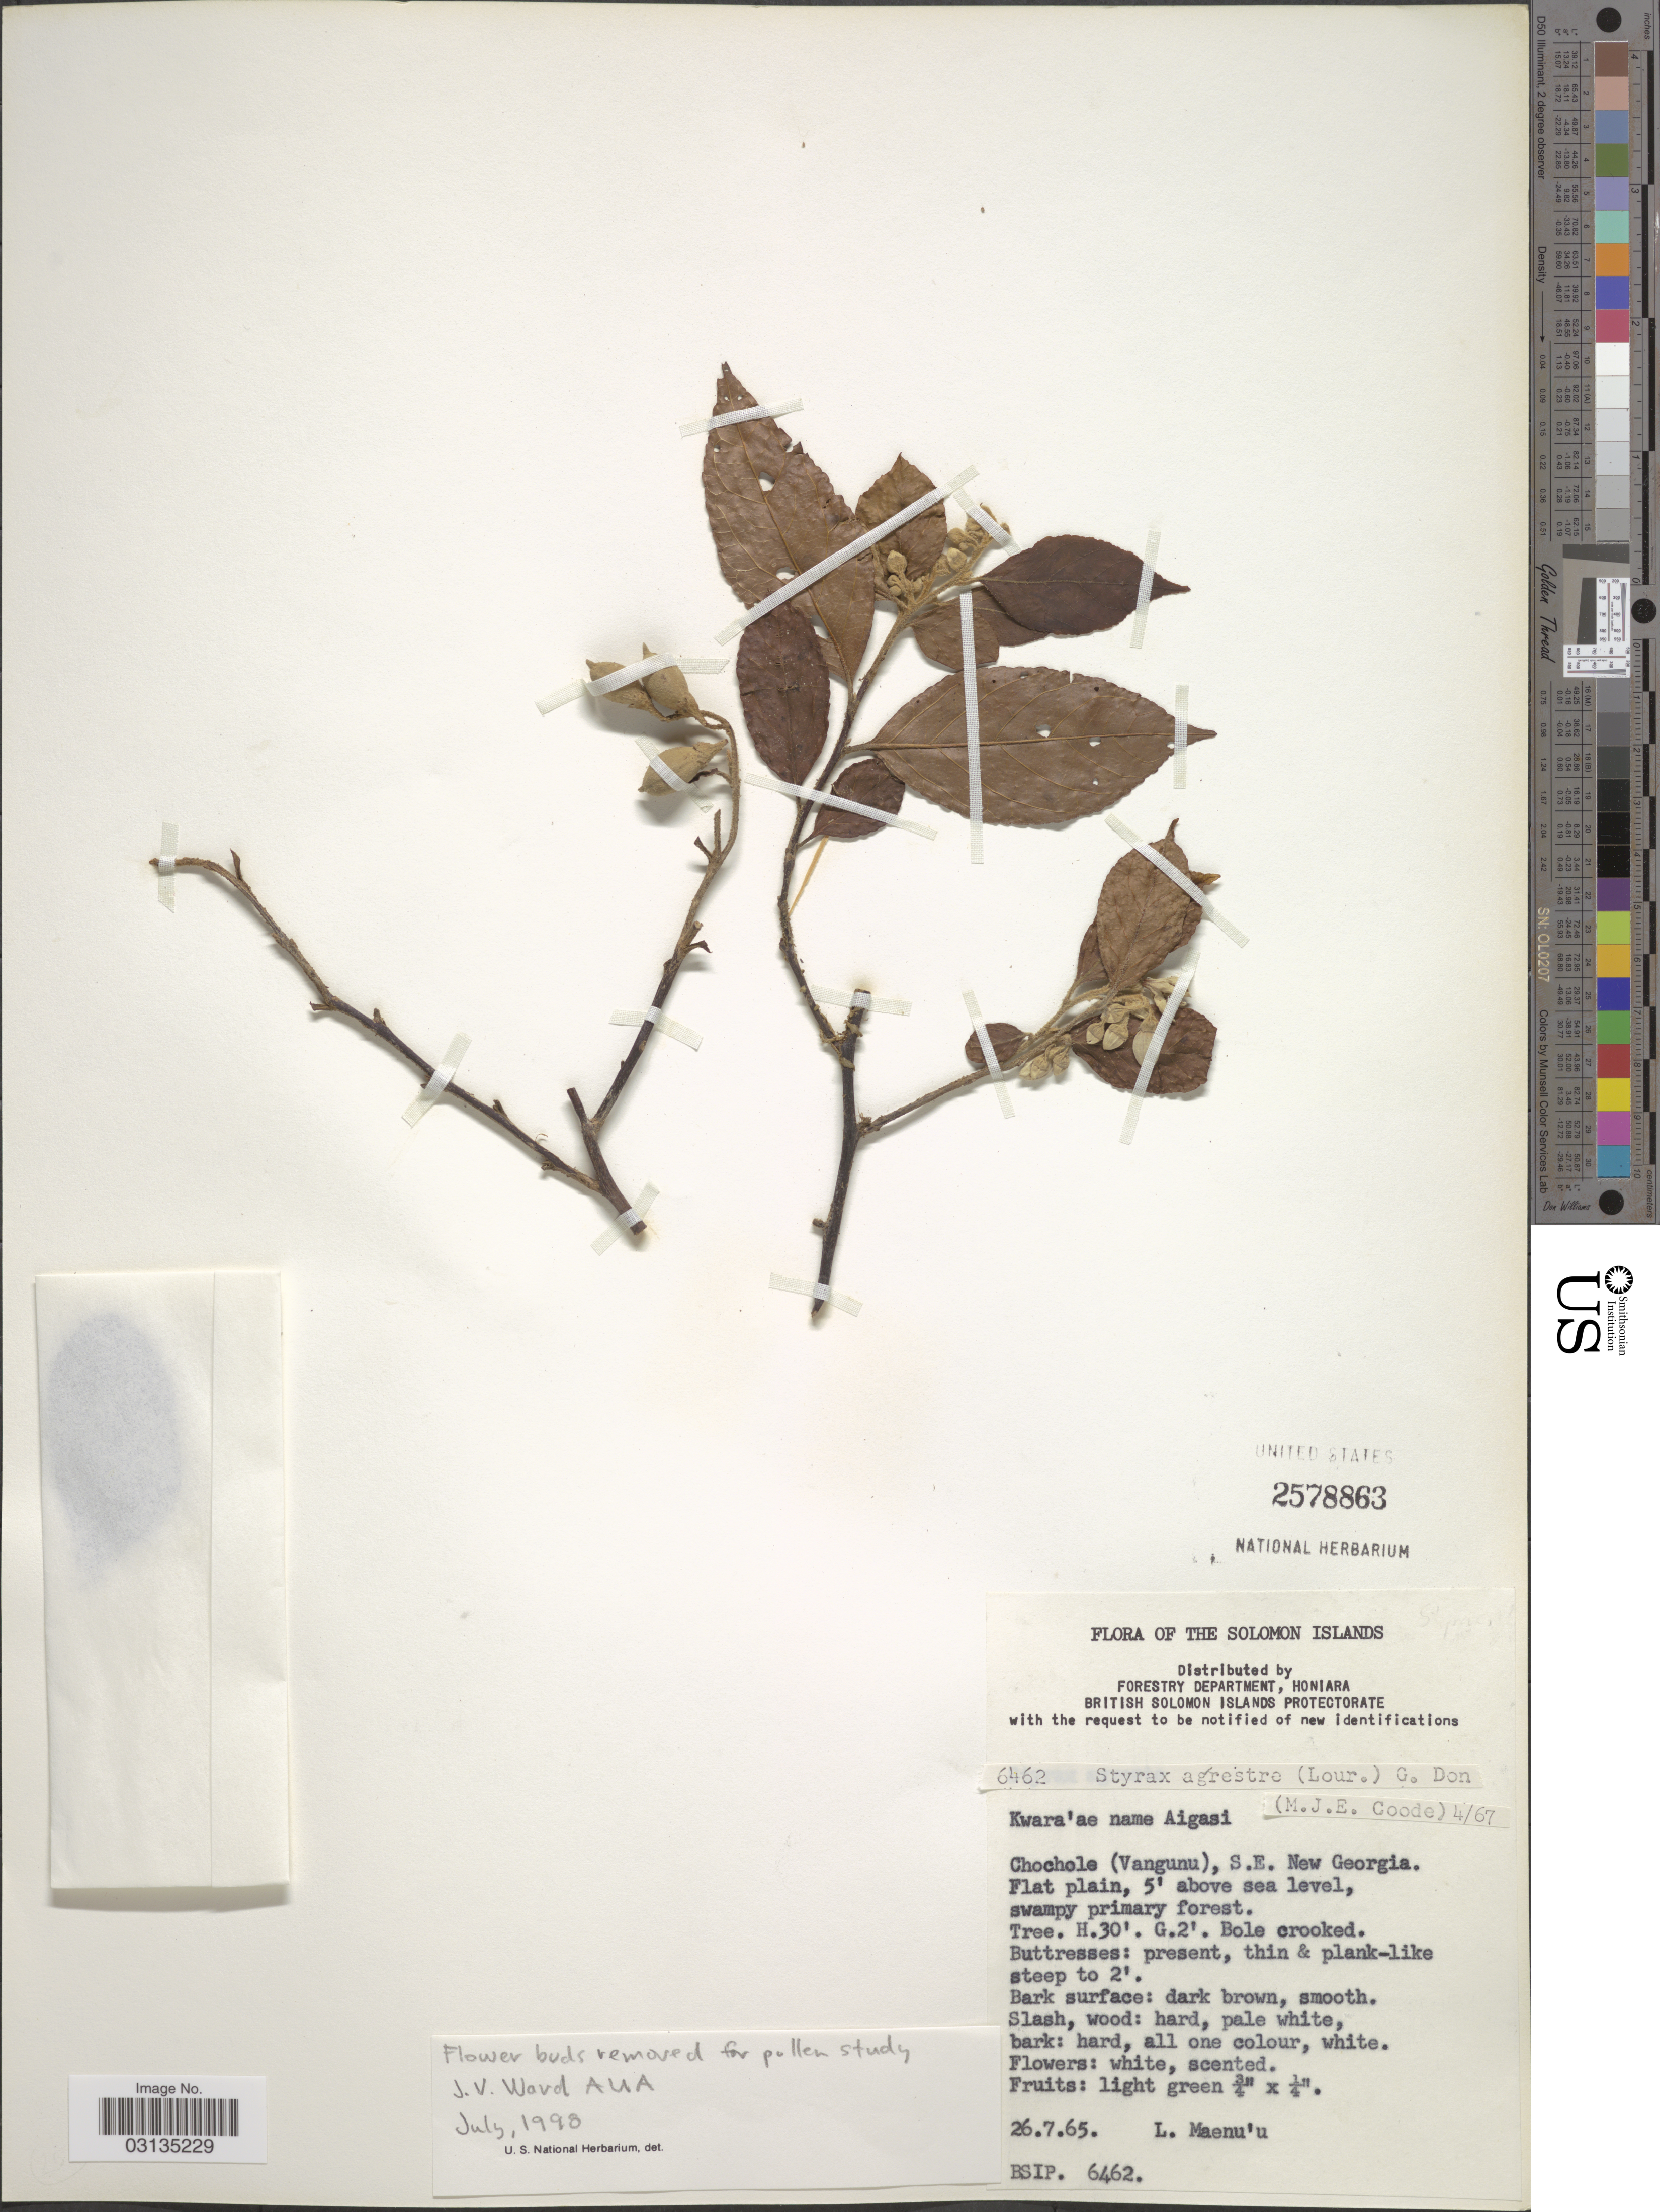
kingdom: Plantae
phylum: Tracheophyta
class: Magnoliopsida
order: Ericales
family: Styracaceae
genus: Styrax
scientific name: Styrax agrestis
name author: (Lour.) G. Don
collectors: L. Maenu'u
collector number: BSIP6462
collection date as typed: Transcribed d/m/y: 26/7/65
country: Solomon Islands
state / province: Solomon Islands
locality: Chochole (Vangunu), S.E. New Georgia.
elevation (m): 2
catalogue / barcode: US 2578863